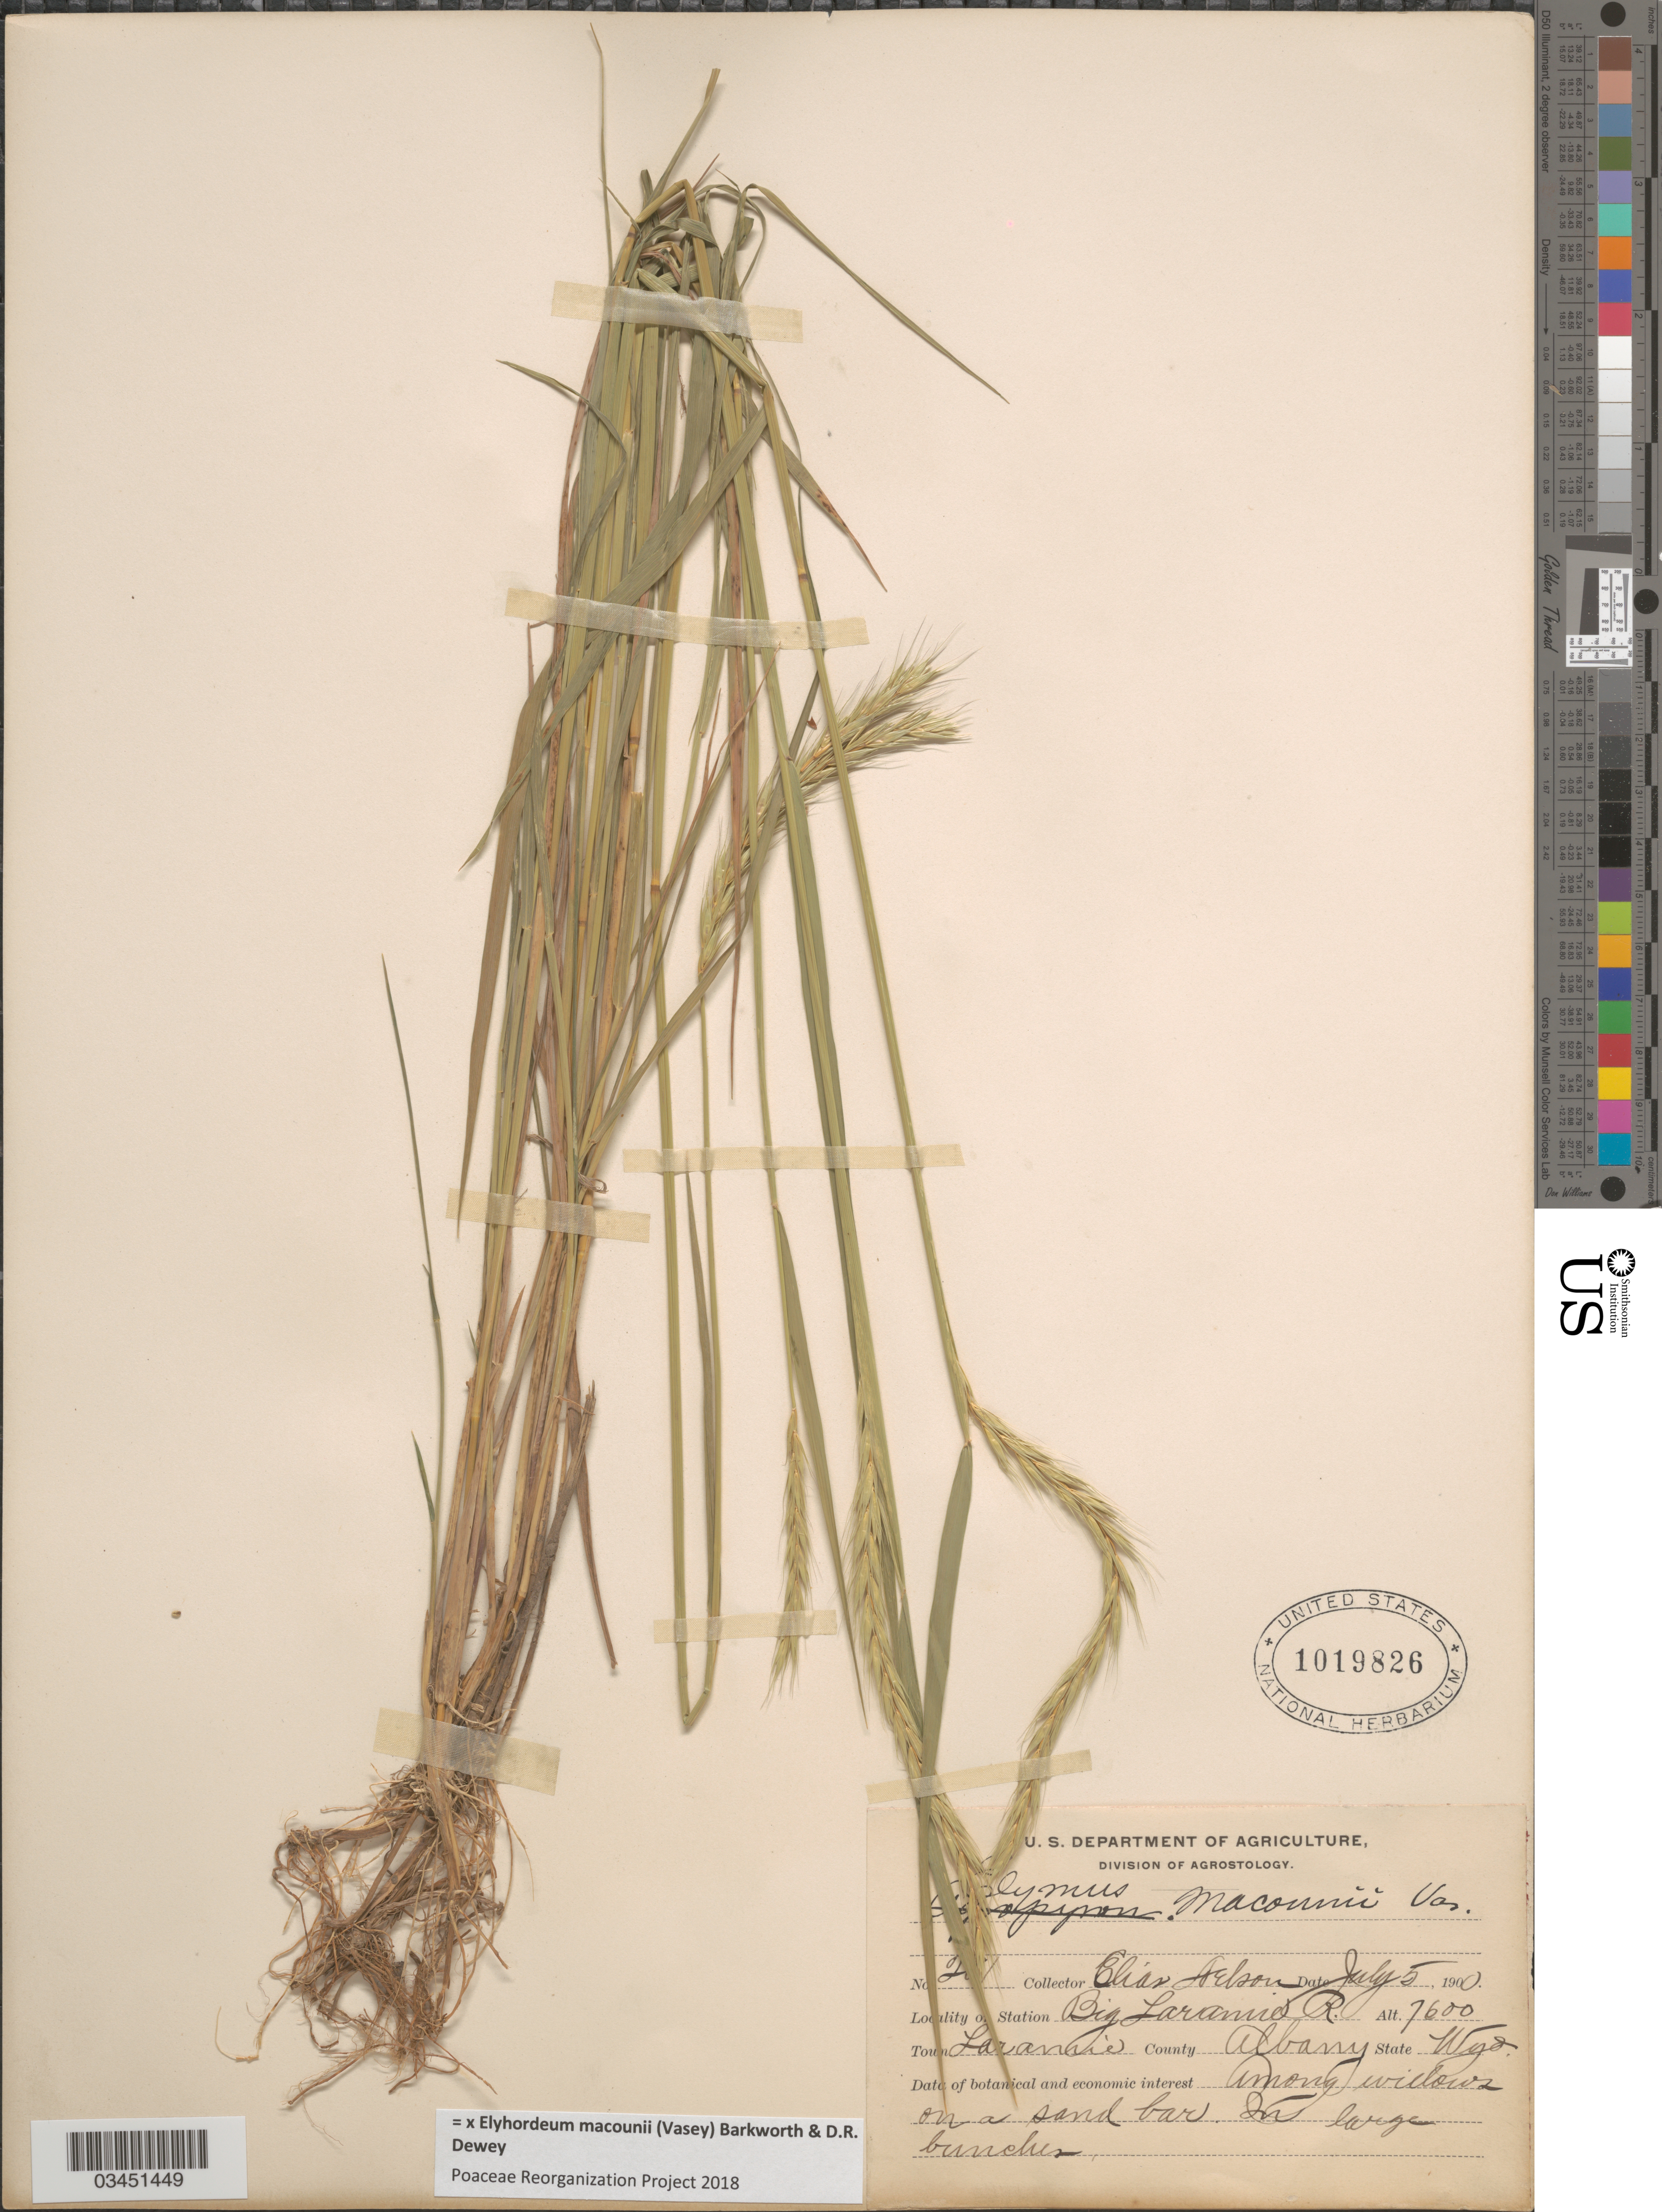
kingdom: Plantae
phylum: Tracheophyta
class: Liliopsida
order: Poales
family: Poaceae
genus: Elyhordeum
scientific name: x Elyhordeum macounii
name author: (Vasey) Barkworth & Dewey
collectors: E. Nelson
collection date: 1900-07-05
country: United States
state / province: Wyoming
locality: Big Laramie R. Town Laramie. County Albany. Among willows on a sand bar.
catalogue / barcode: US 1019826